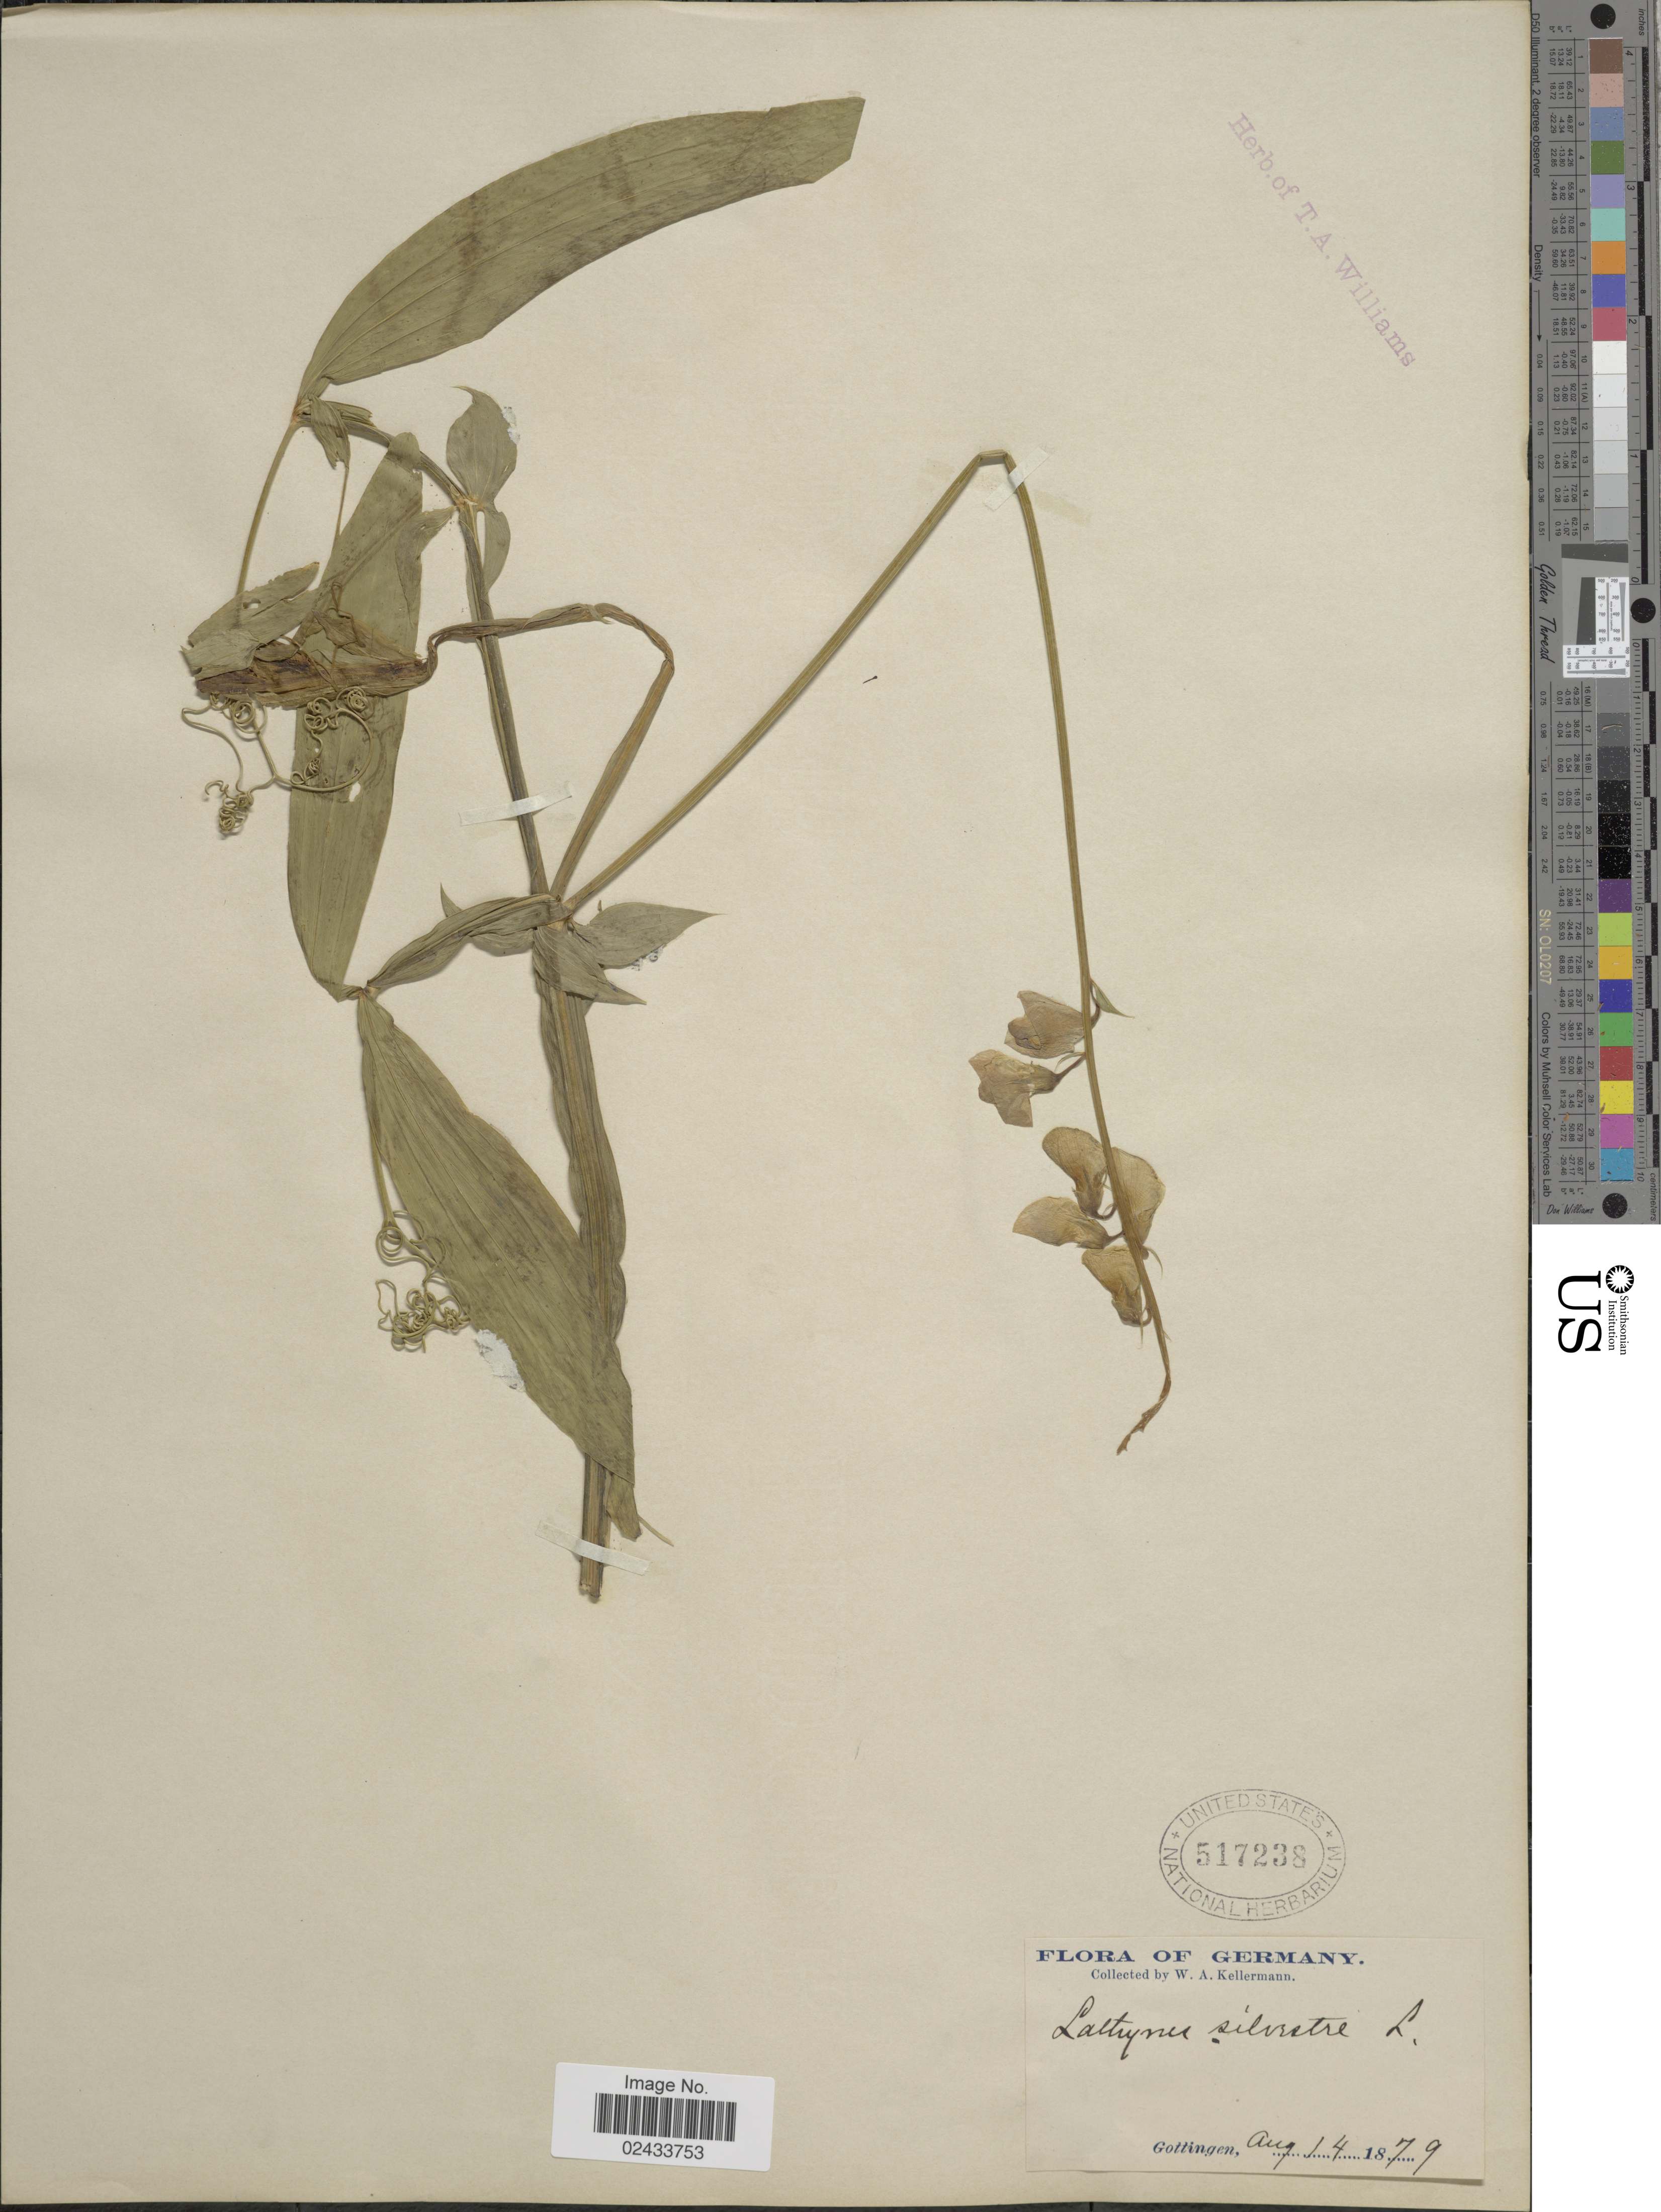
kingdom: Plantae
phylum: Tracheophyta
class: Magnoliopsida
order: Fabales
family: Fabaceae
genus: Lathyrus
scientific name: Lathyrus sylvestris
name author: L.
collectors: W. Kellerman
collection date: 1879-08-14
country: Germany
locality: Gottingen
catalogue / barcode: US 517238